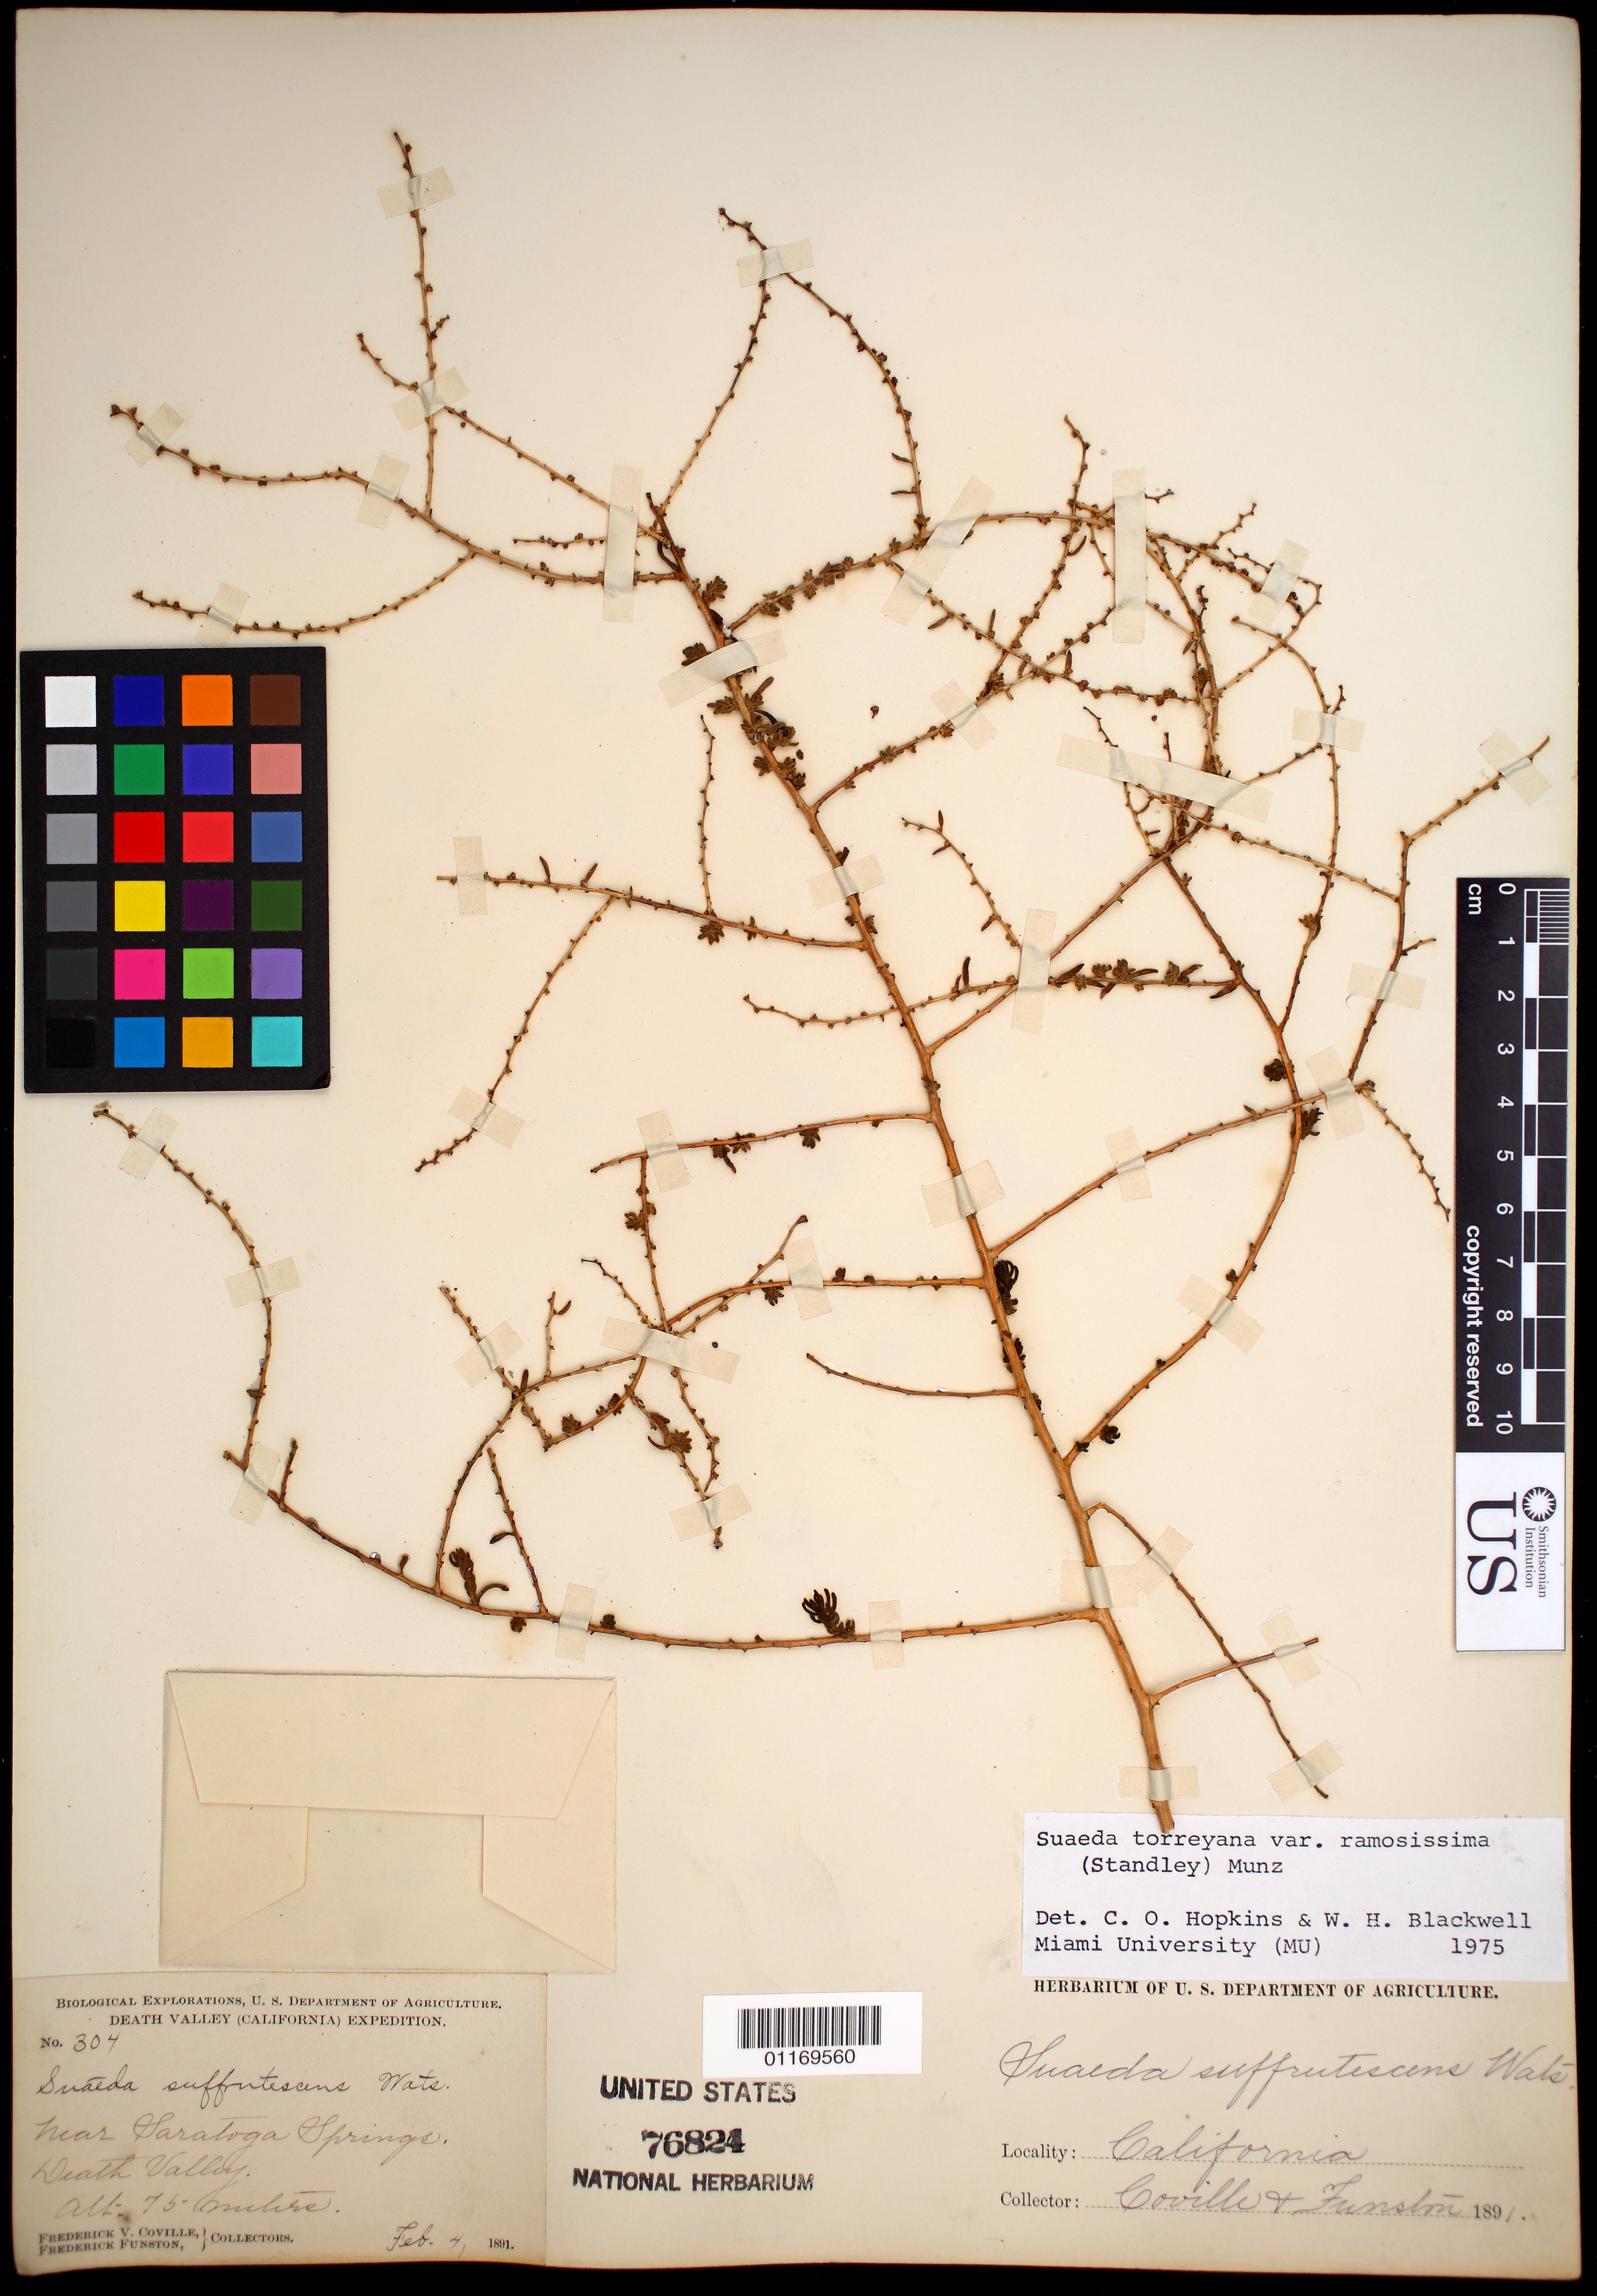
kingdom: Plantae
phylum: Tracheophyta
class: Magnoliopsida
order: Caryophyllales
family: Amaranthaceae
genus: Suaeda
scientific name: Suaeda torreyana var. ramosissima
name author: (Standl.) Munz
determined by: Hopkins, C. O.; Blackwell, W. H.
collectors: F. V. Coville & F. Funston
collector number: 304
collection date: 1891-02-04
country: United States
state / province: California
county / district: Inyo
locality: Near Saratoga Springs.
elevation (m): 75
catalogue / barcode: US 76824